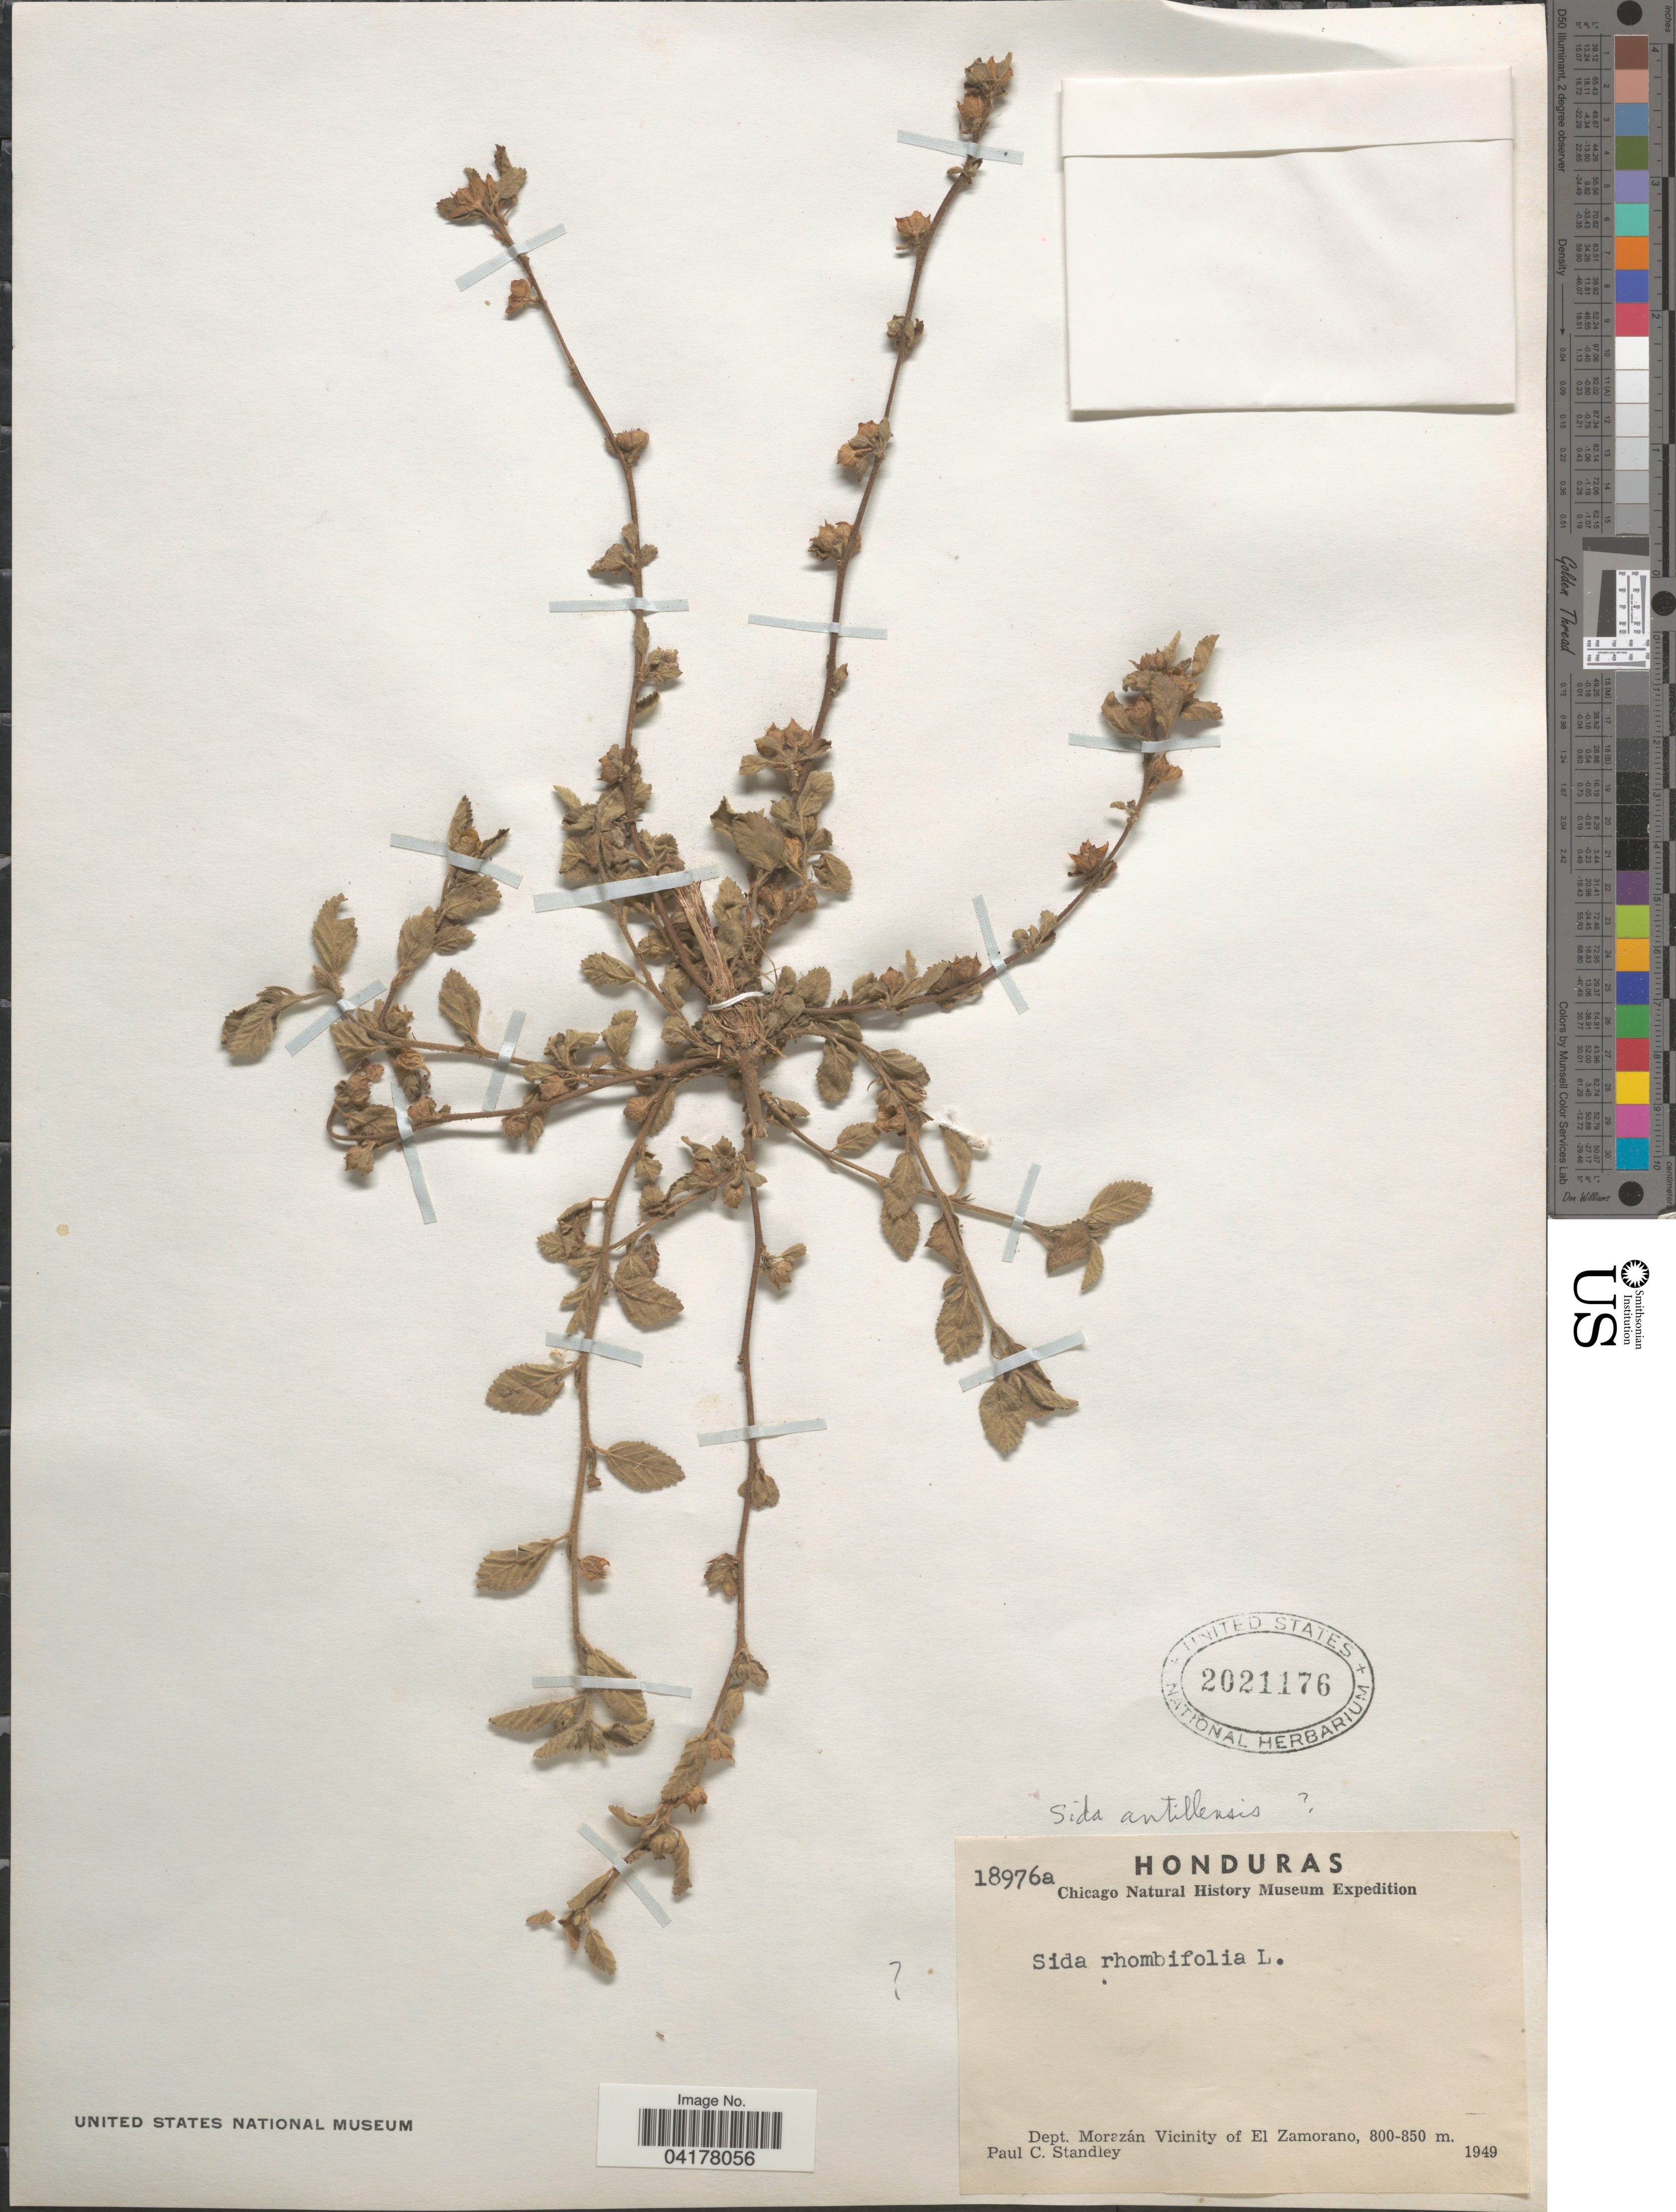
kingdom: Plantae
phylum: Tracheophyta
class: Magnoliopsida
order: Malvales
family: Malvaceae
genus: Sida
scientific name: Sida rhombifolia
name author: L.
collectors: P. C. Standley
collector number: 18976a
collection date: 1949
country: Honduras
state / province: Fco. Morazán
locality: Chicago Natural History Museum Expedition. Dept. Morazán. Vicinity of El Zamorano.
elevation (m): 800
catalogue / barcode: US 2021176